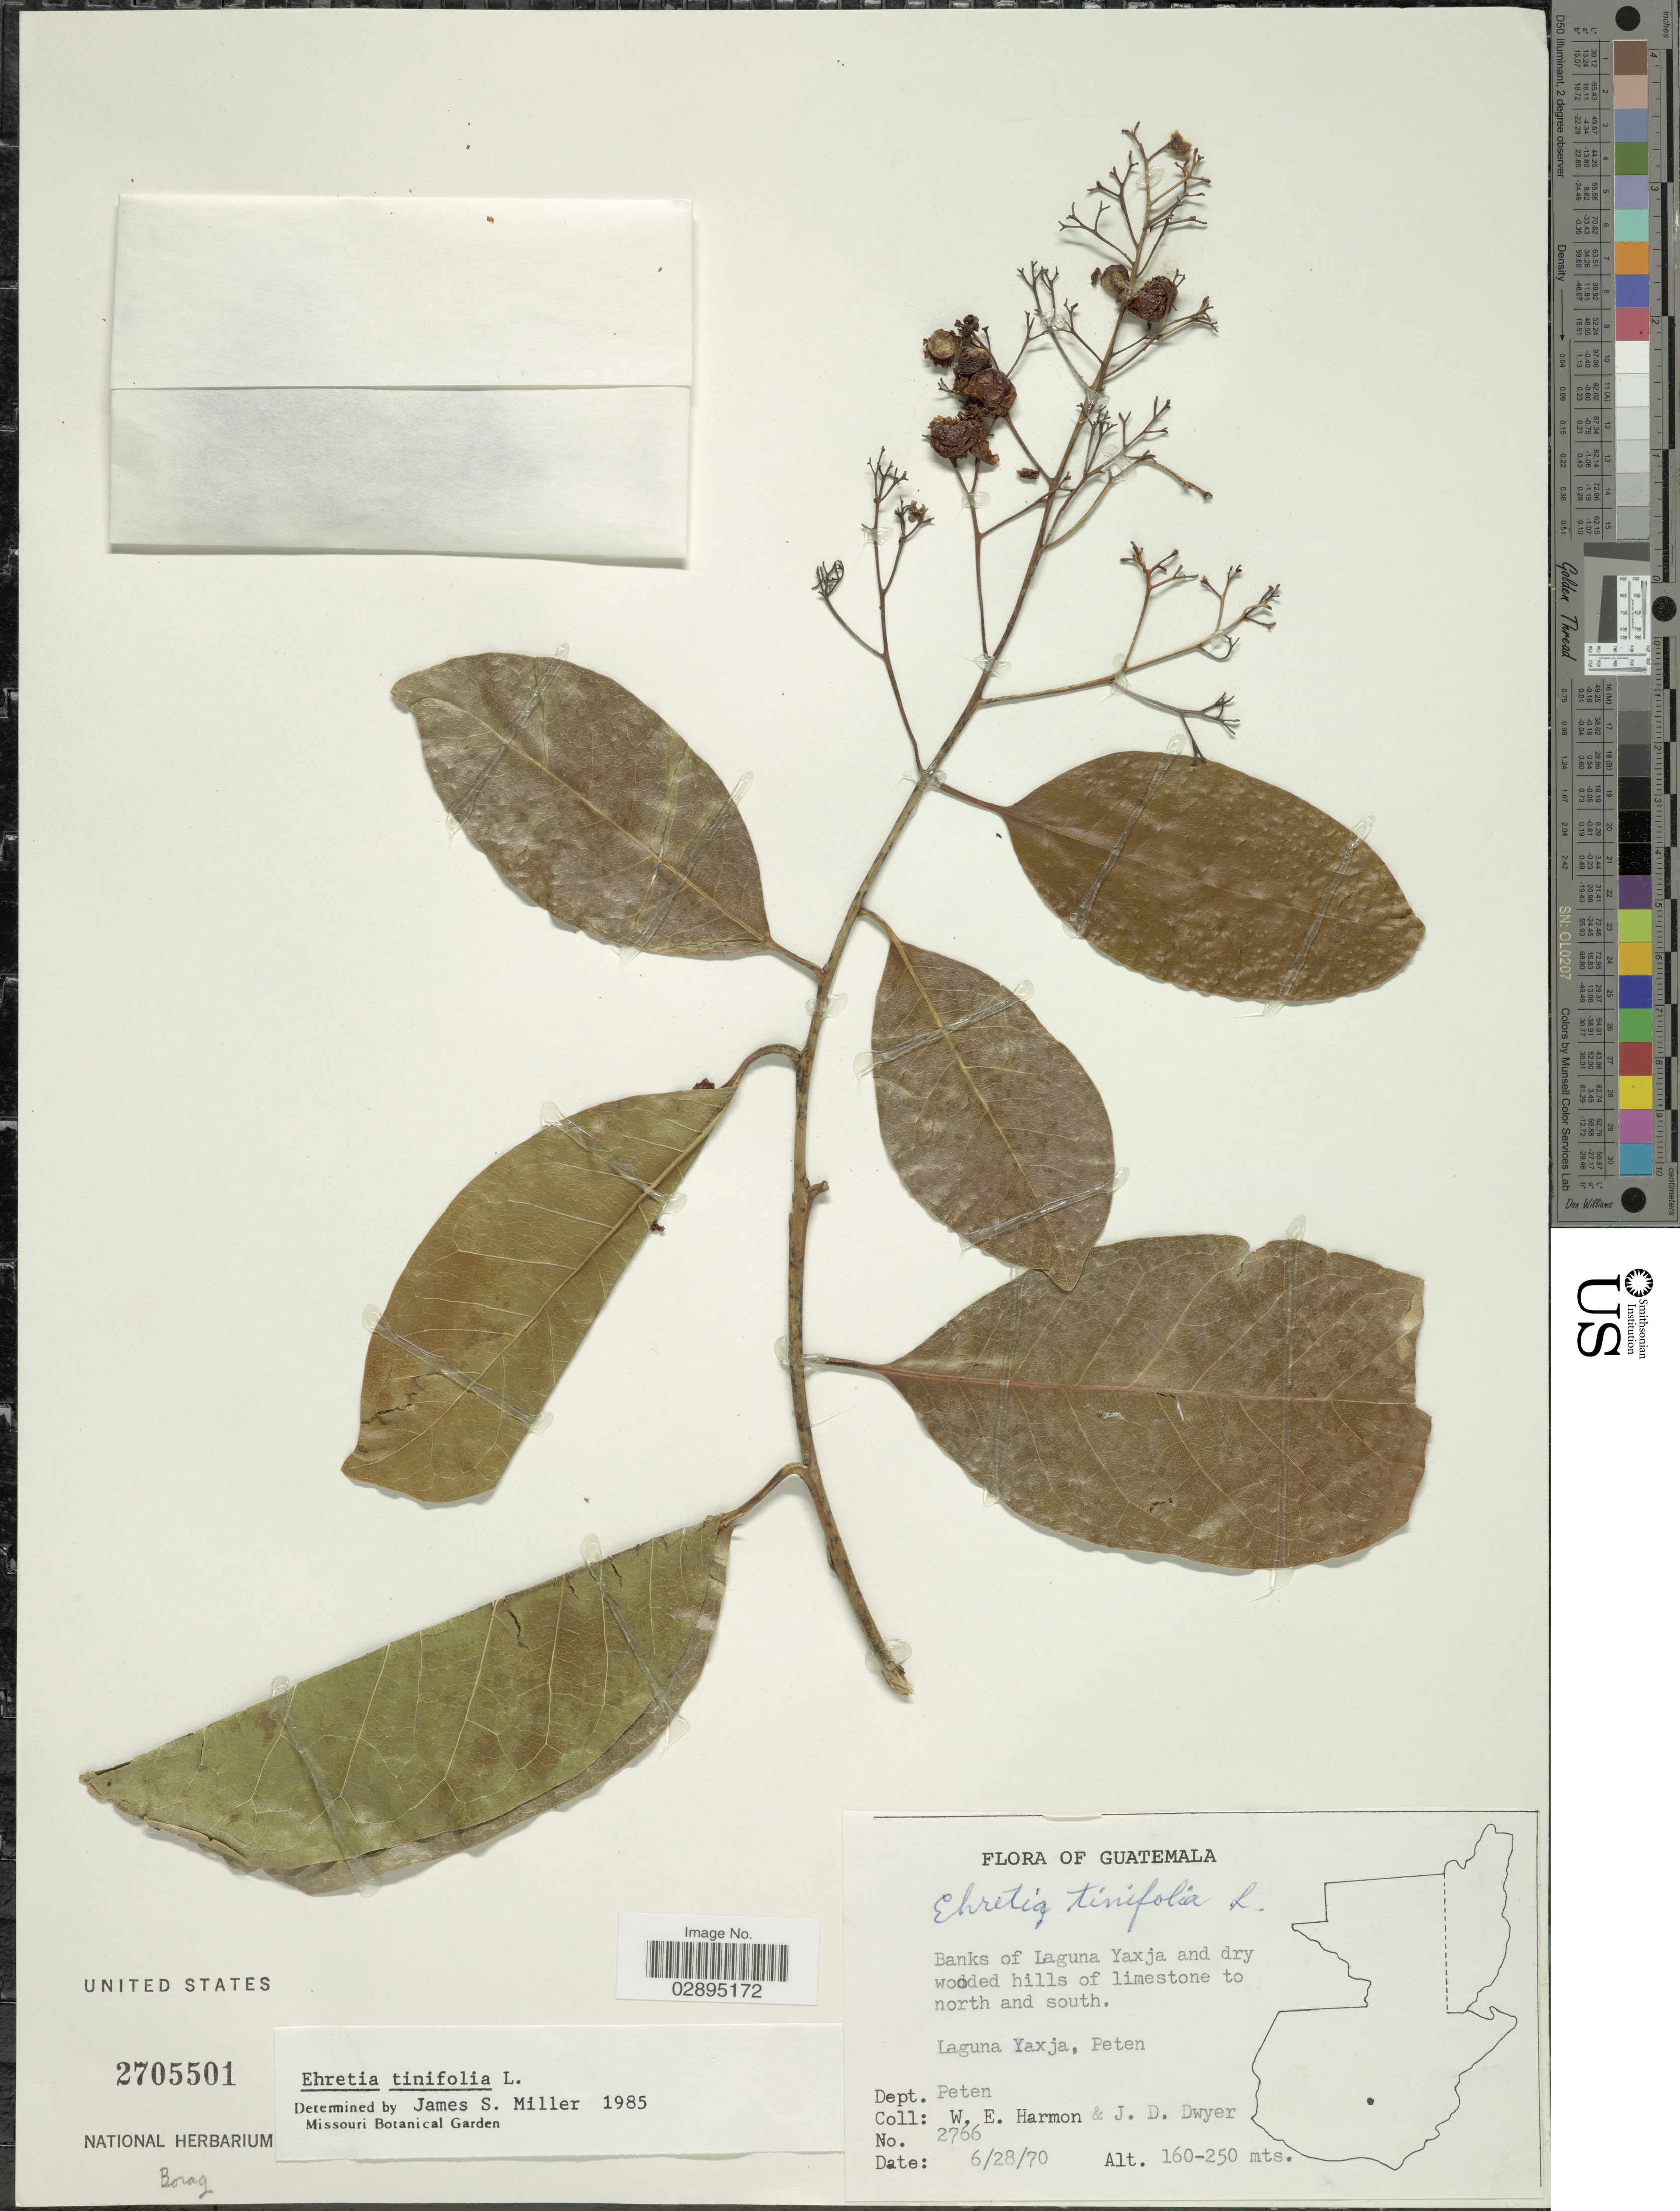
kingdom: Plantae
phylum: Tracheophyta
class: Magnoliopsida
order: Boraginales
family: Ehretiaceae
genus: Ehretia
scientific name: Ehretia tinifolia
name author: L.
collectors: W. E. Harmon & J. D. Dwyer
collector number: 2766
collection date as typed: Transcribed d/m/y: 28/6/70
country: Guatemala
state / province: El Petén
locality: Banks of Laguna Yaxja and dry wooded hills of limestone to north and south. Laguna Yaxja, Peten. Dept. Peten.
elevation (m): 160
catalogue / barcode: US 2705501